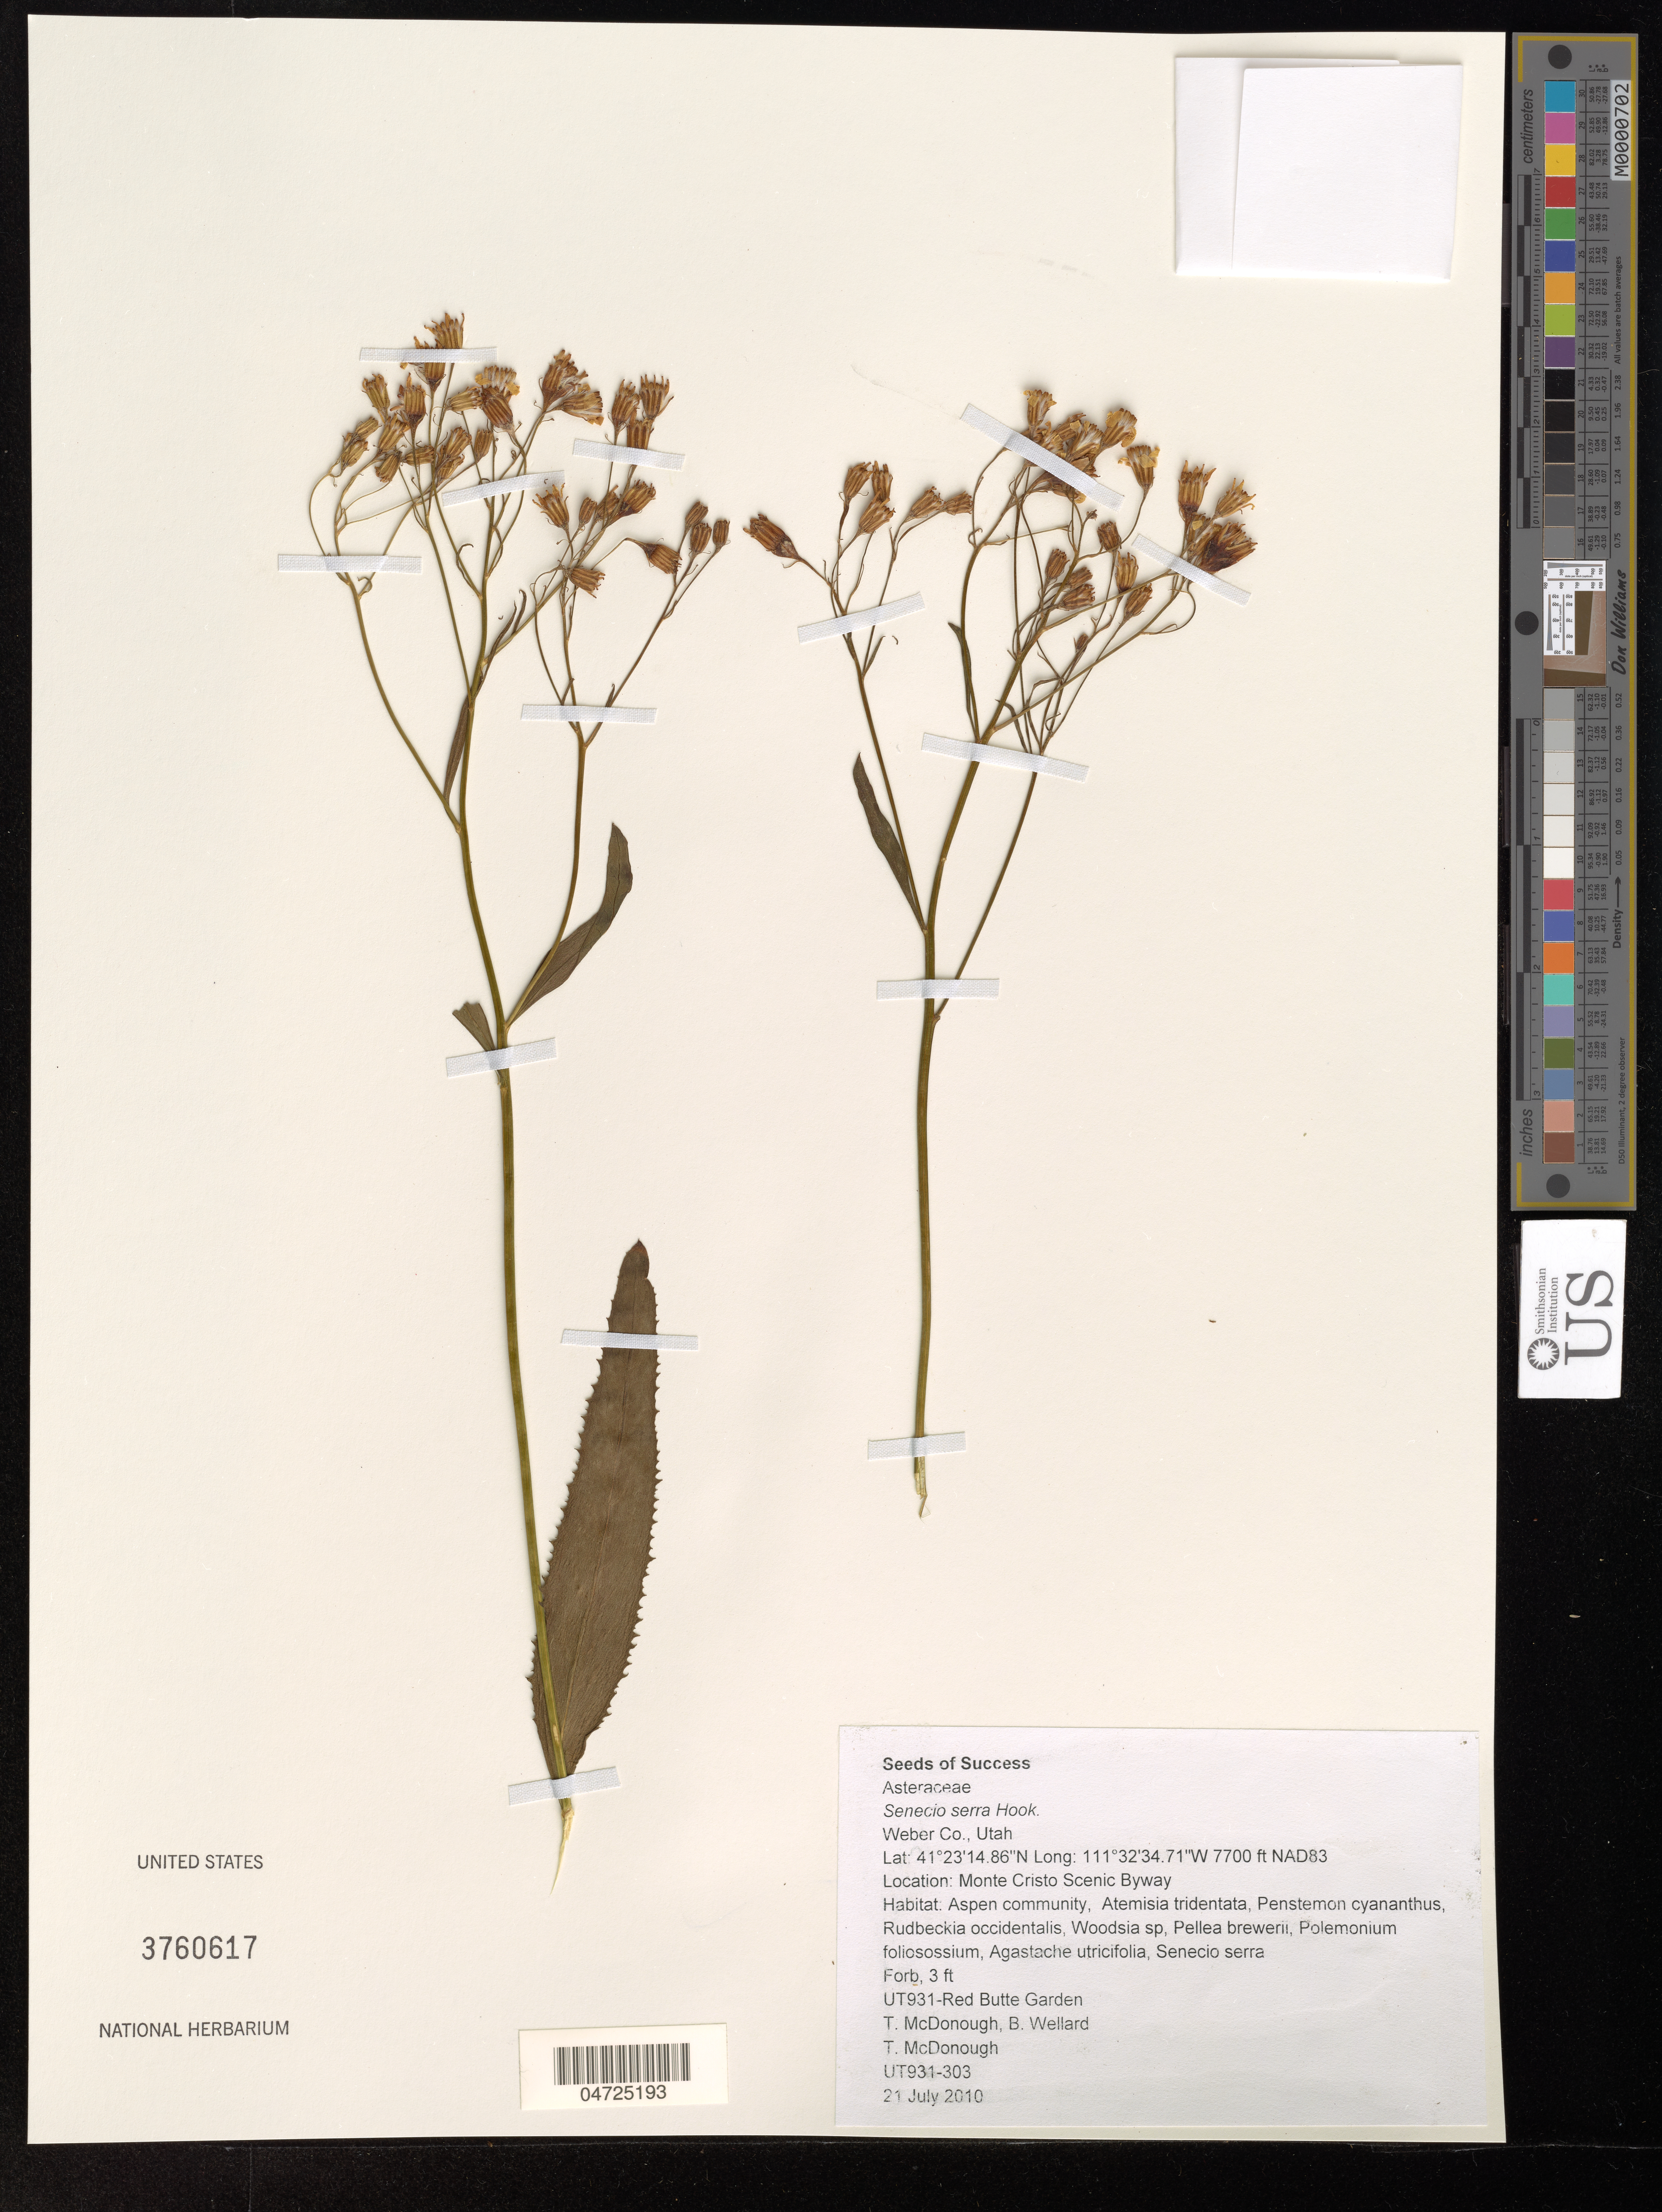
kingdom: Plantae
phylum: Tracheophyta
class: Magnoliopsida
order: Asterales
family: Asteraceae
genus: Senecio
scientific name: Senecio serra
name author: Hook.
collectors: T. McDonough & B. Wellard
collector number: UT931-303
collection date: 2010-07-21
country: United States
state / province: Utah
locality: Weber Co. Monte Cristo Scenic Byway. NAD83. Red Butte Garden.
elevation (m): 2347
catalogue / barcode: US 3760617